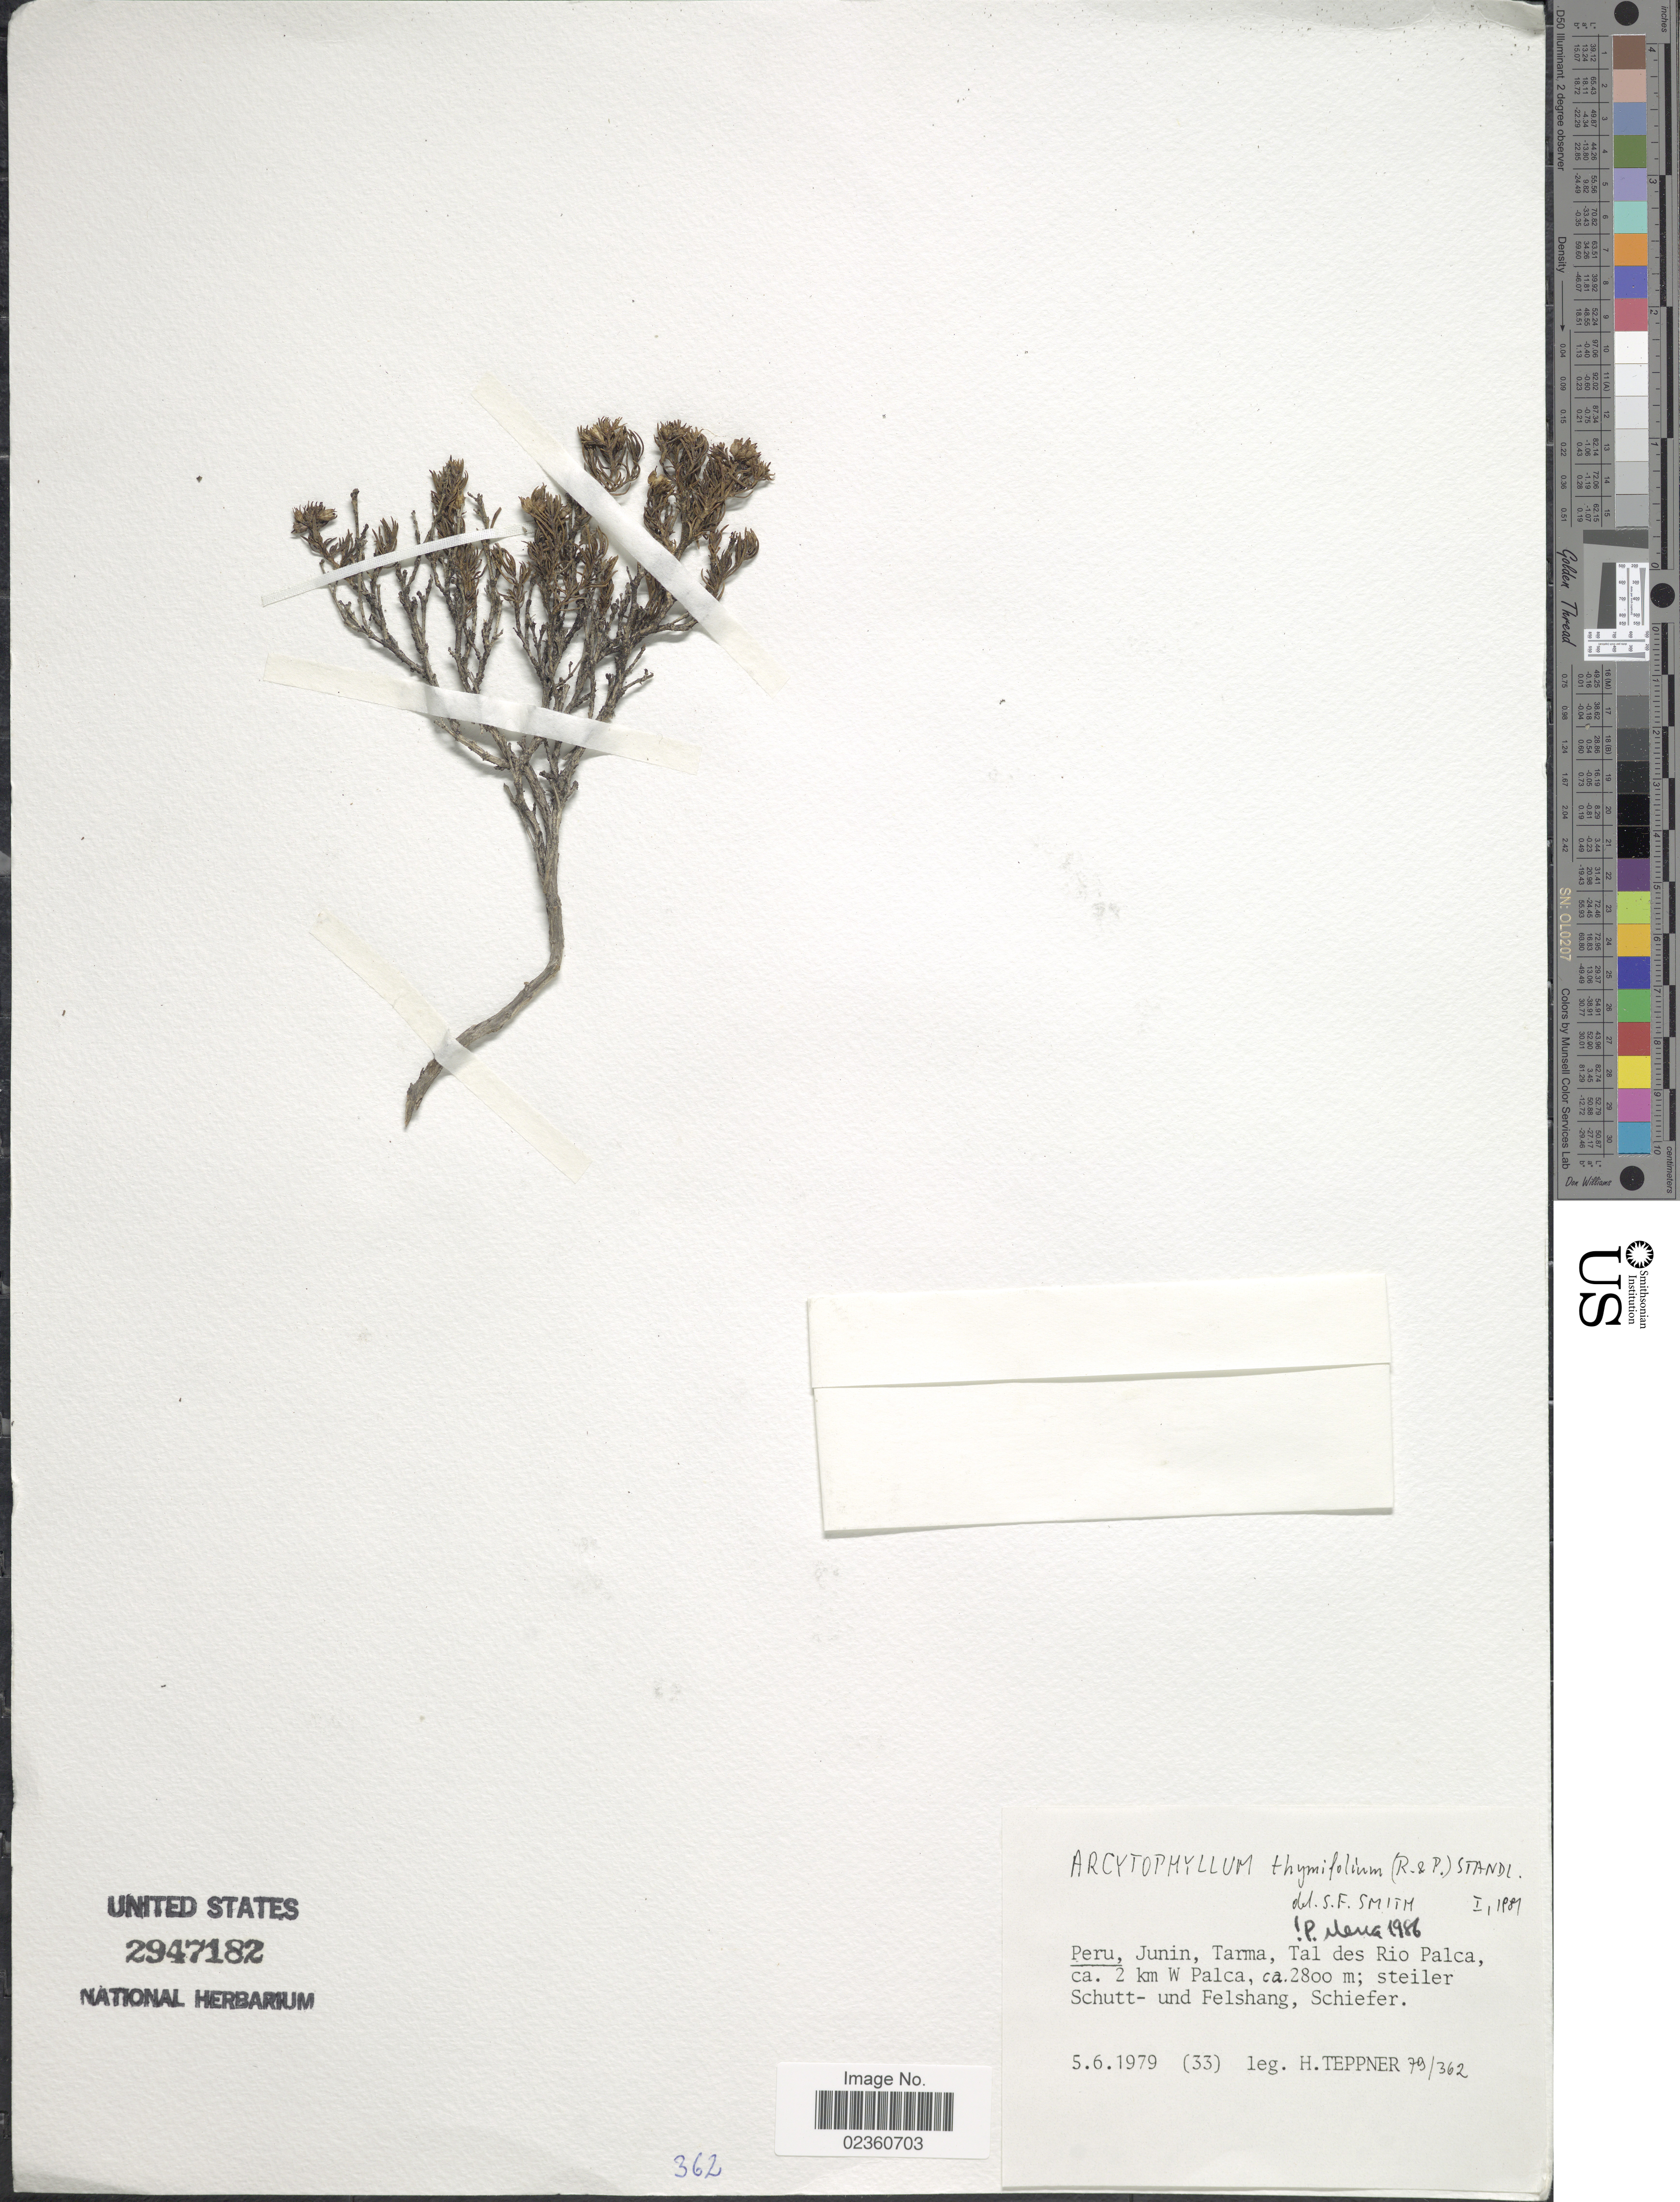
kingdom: Plantae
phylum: Tracheophyta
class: Magnoliopsida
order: Gentianales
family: Rubiaceae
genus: Arcytophyllum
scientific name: Arcytophyllum thymifolium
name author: (Ruiz & Pav.) Standl.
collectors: H. Teppner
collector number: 33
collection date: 1979-06-05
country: Peru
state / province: Junín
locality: Tarma, Tal des Rio Palca, ca. 2 km W Palca; steiler Schutt- und Felshang, Schiefer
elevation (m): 2800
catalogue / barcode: US 2947182